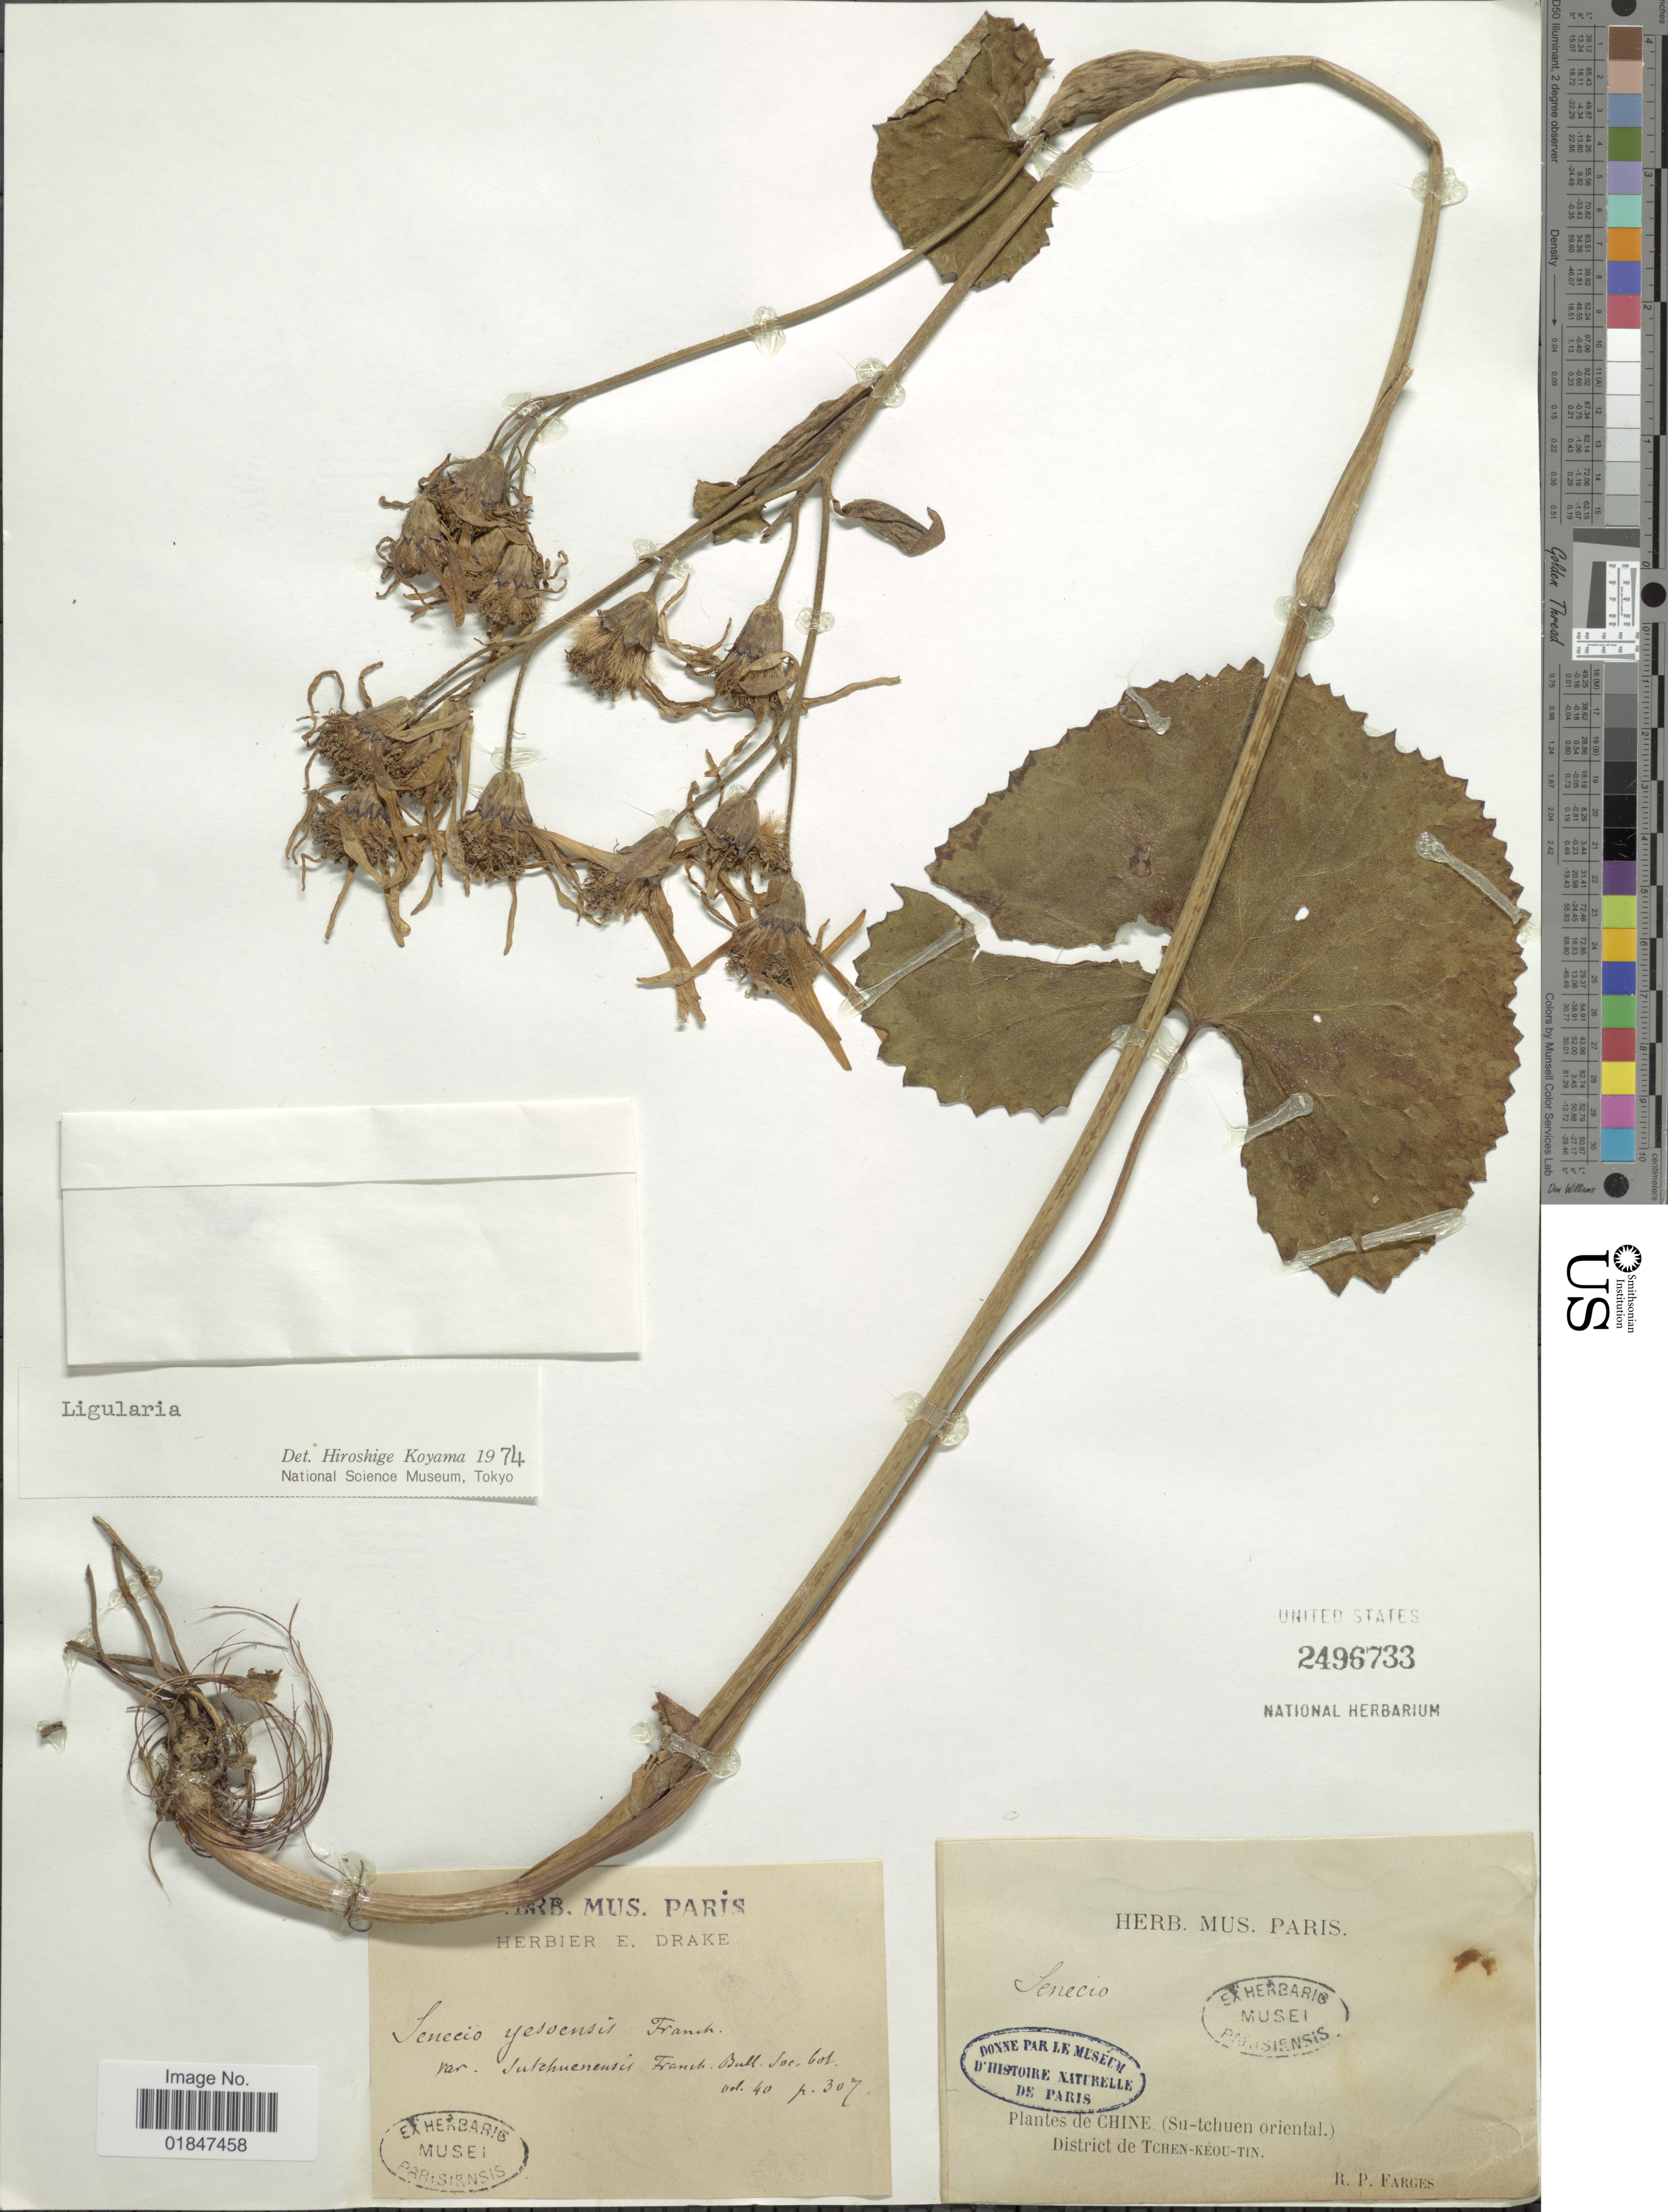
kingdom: Plantae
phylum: Tracheophyta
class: Magnoliopsida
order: Asterales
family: Asteraceae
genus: Ligularia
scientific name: Ligularia sp.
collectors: R. Farges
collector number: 307*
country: China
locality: Chine (Su-tchuen oriental) District de Tchen-Keou-Tin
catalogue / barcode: US 2496733